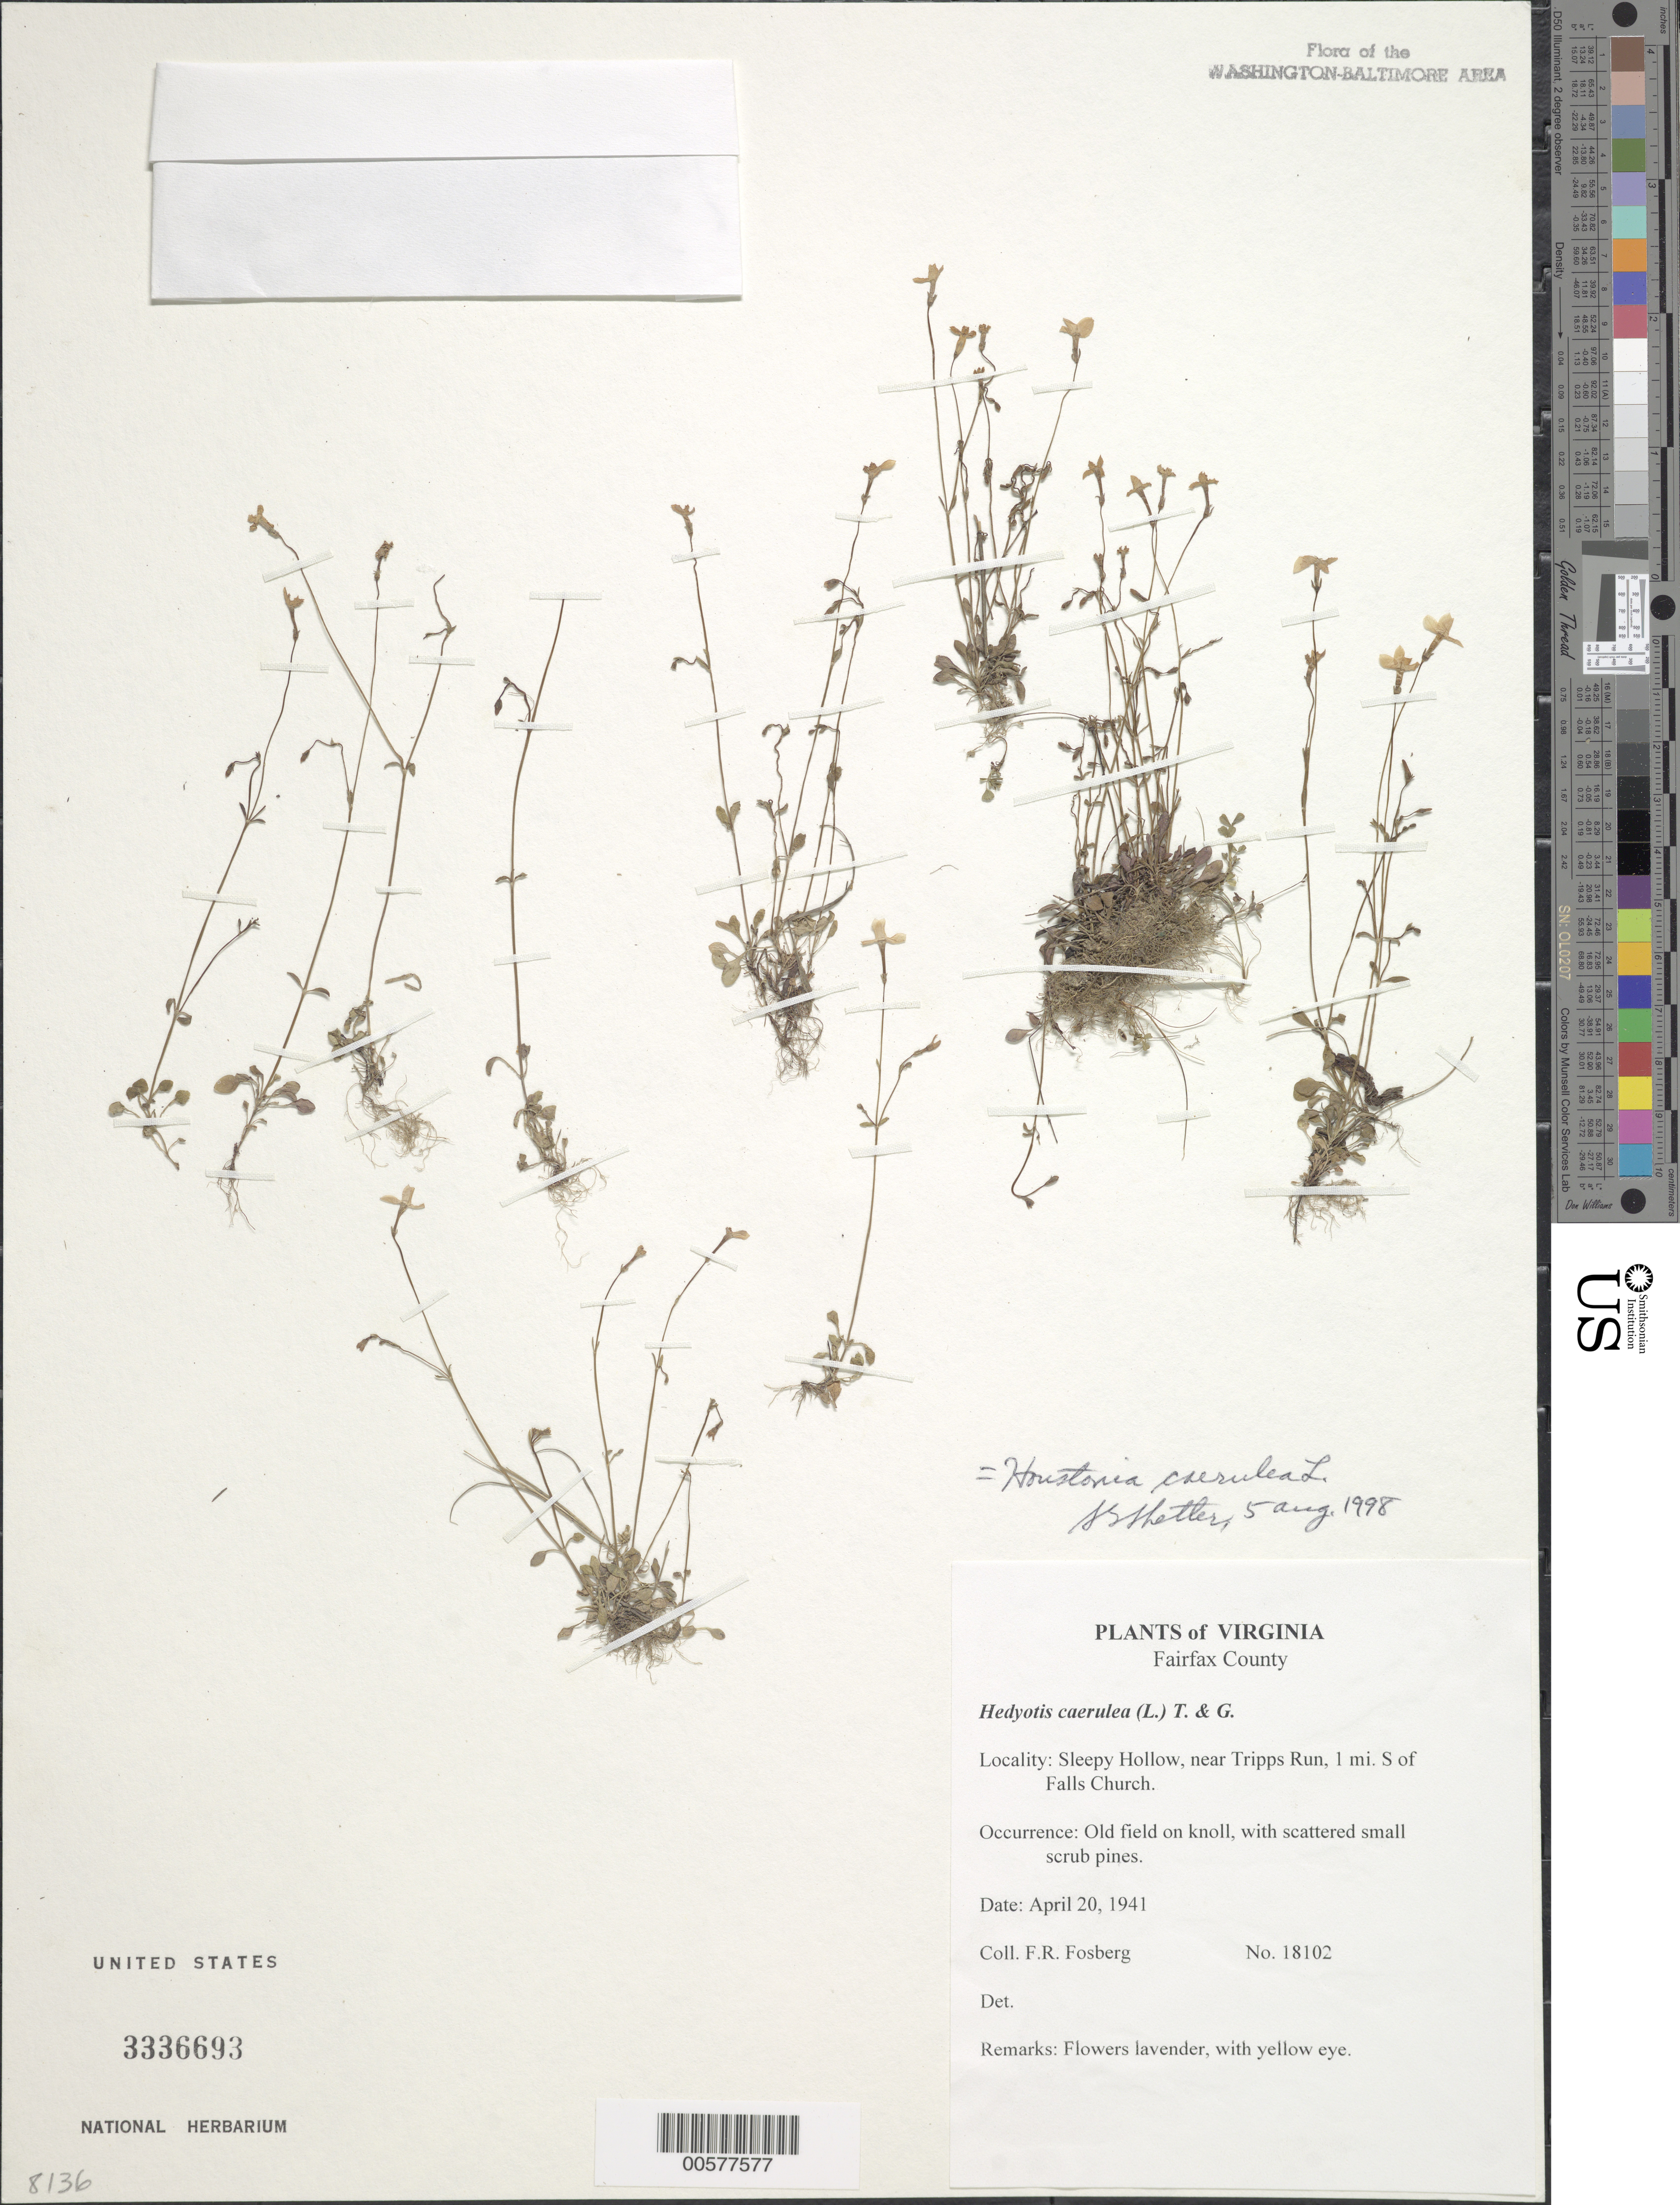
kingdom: Plantae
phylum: Tracheophyta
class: Magnoliopsida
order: Gentianales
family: Rubiaceae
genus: Houstonia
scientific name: Houstonia caerulea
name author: L.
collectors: F. R. Fosberg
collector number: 18102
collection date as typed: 20 Apr 1941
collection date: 1941-04-20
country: United States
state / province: Virginia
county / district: Fairfax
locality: Sleepy Hollow, near Tripps Run, 1 mi. S of Falls Church.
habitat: Old field on knoll, with scattered small scrub pines.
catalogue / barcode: US 3336693